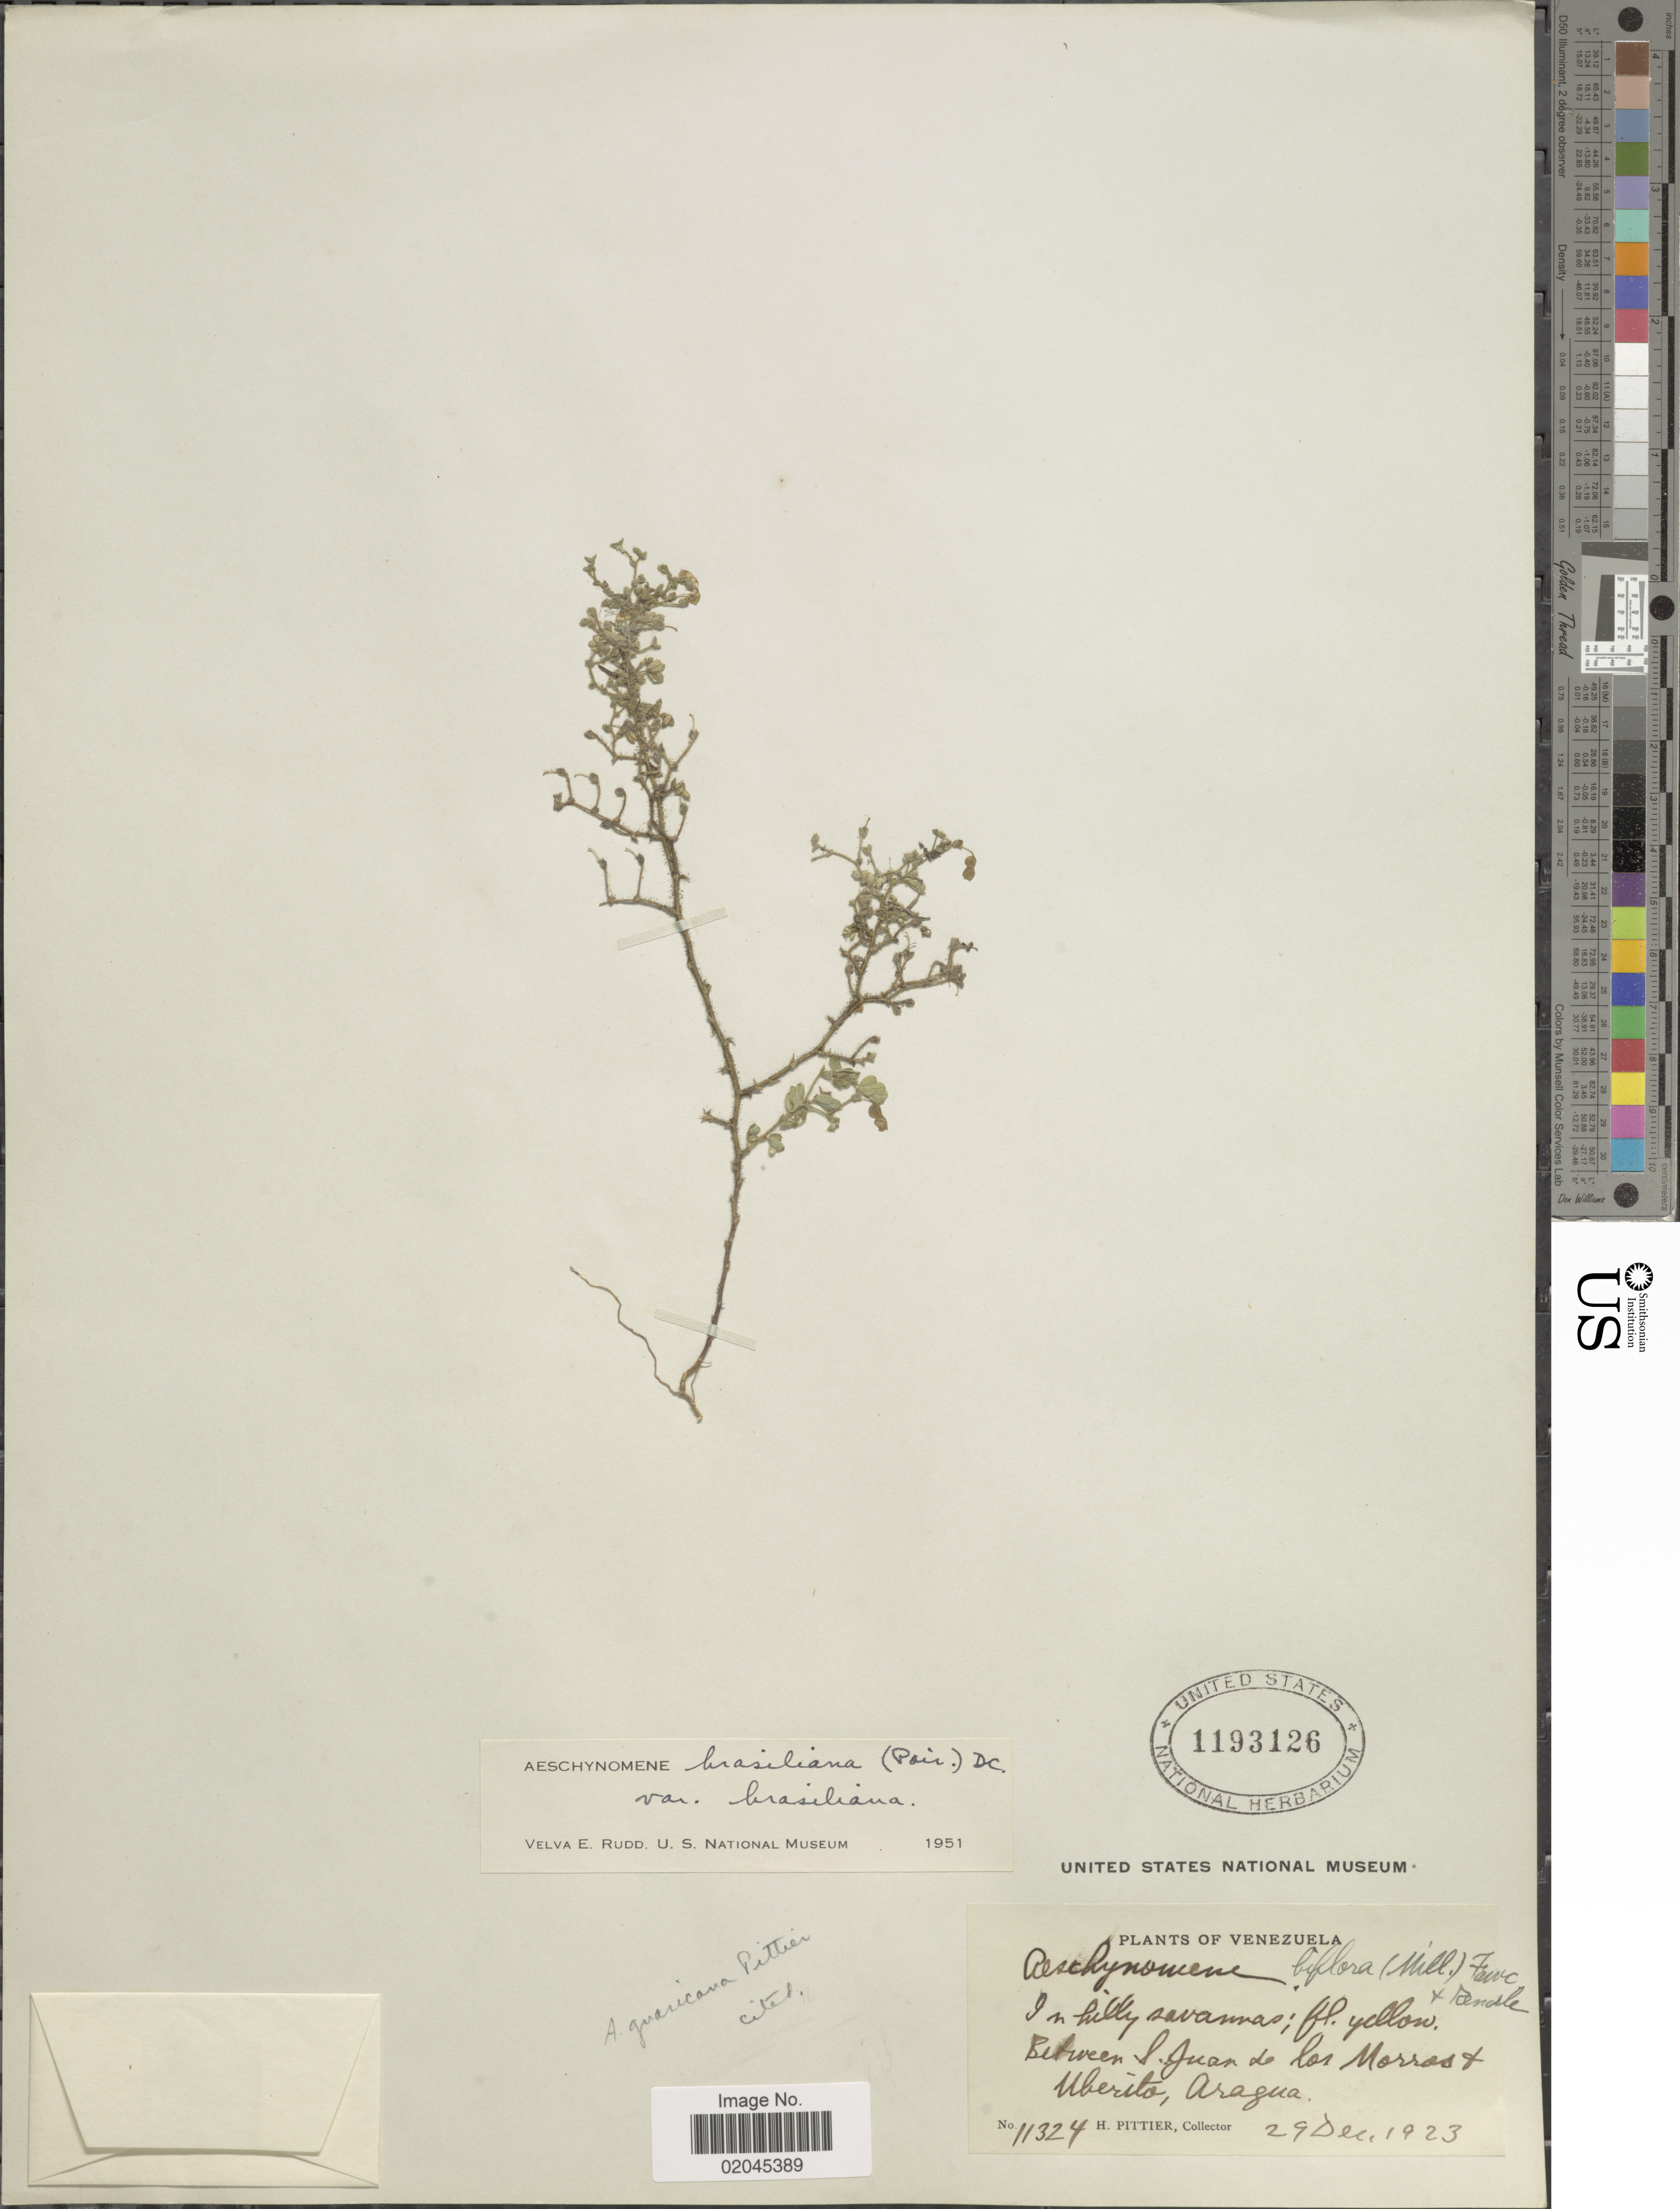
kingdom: Plantae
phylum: Tracheophyta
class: Magnoliopsida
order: Fabales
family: Fabaceae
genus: Aeschynomene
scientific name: Aeschynomene brasiliana var. brasiliana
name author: (Poir.) DC.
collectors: H. F. Pittier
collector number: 11324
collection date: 1923-12-29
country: Venezuela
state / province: Aragua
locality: Between S. Juan de los Morrost Uberito, Aragua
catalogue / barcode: US 1193126